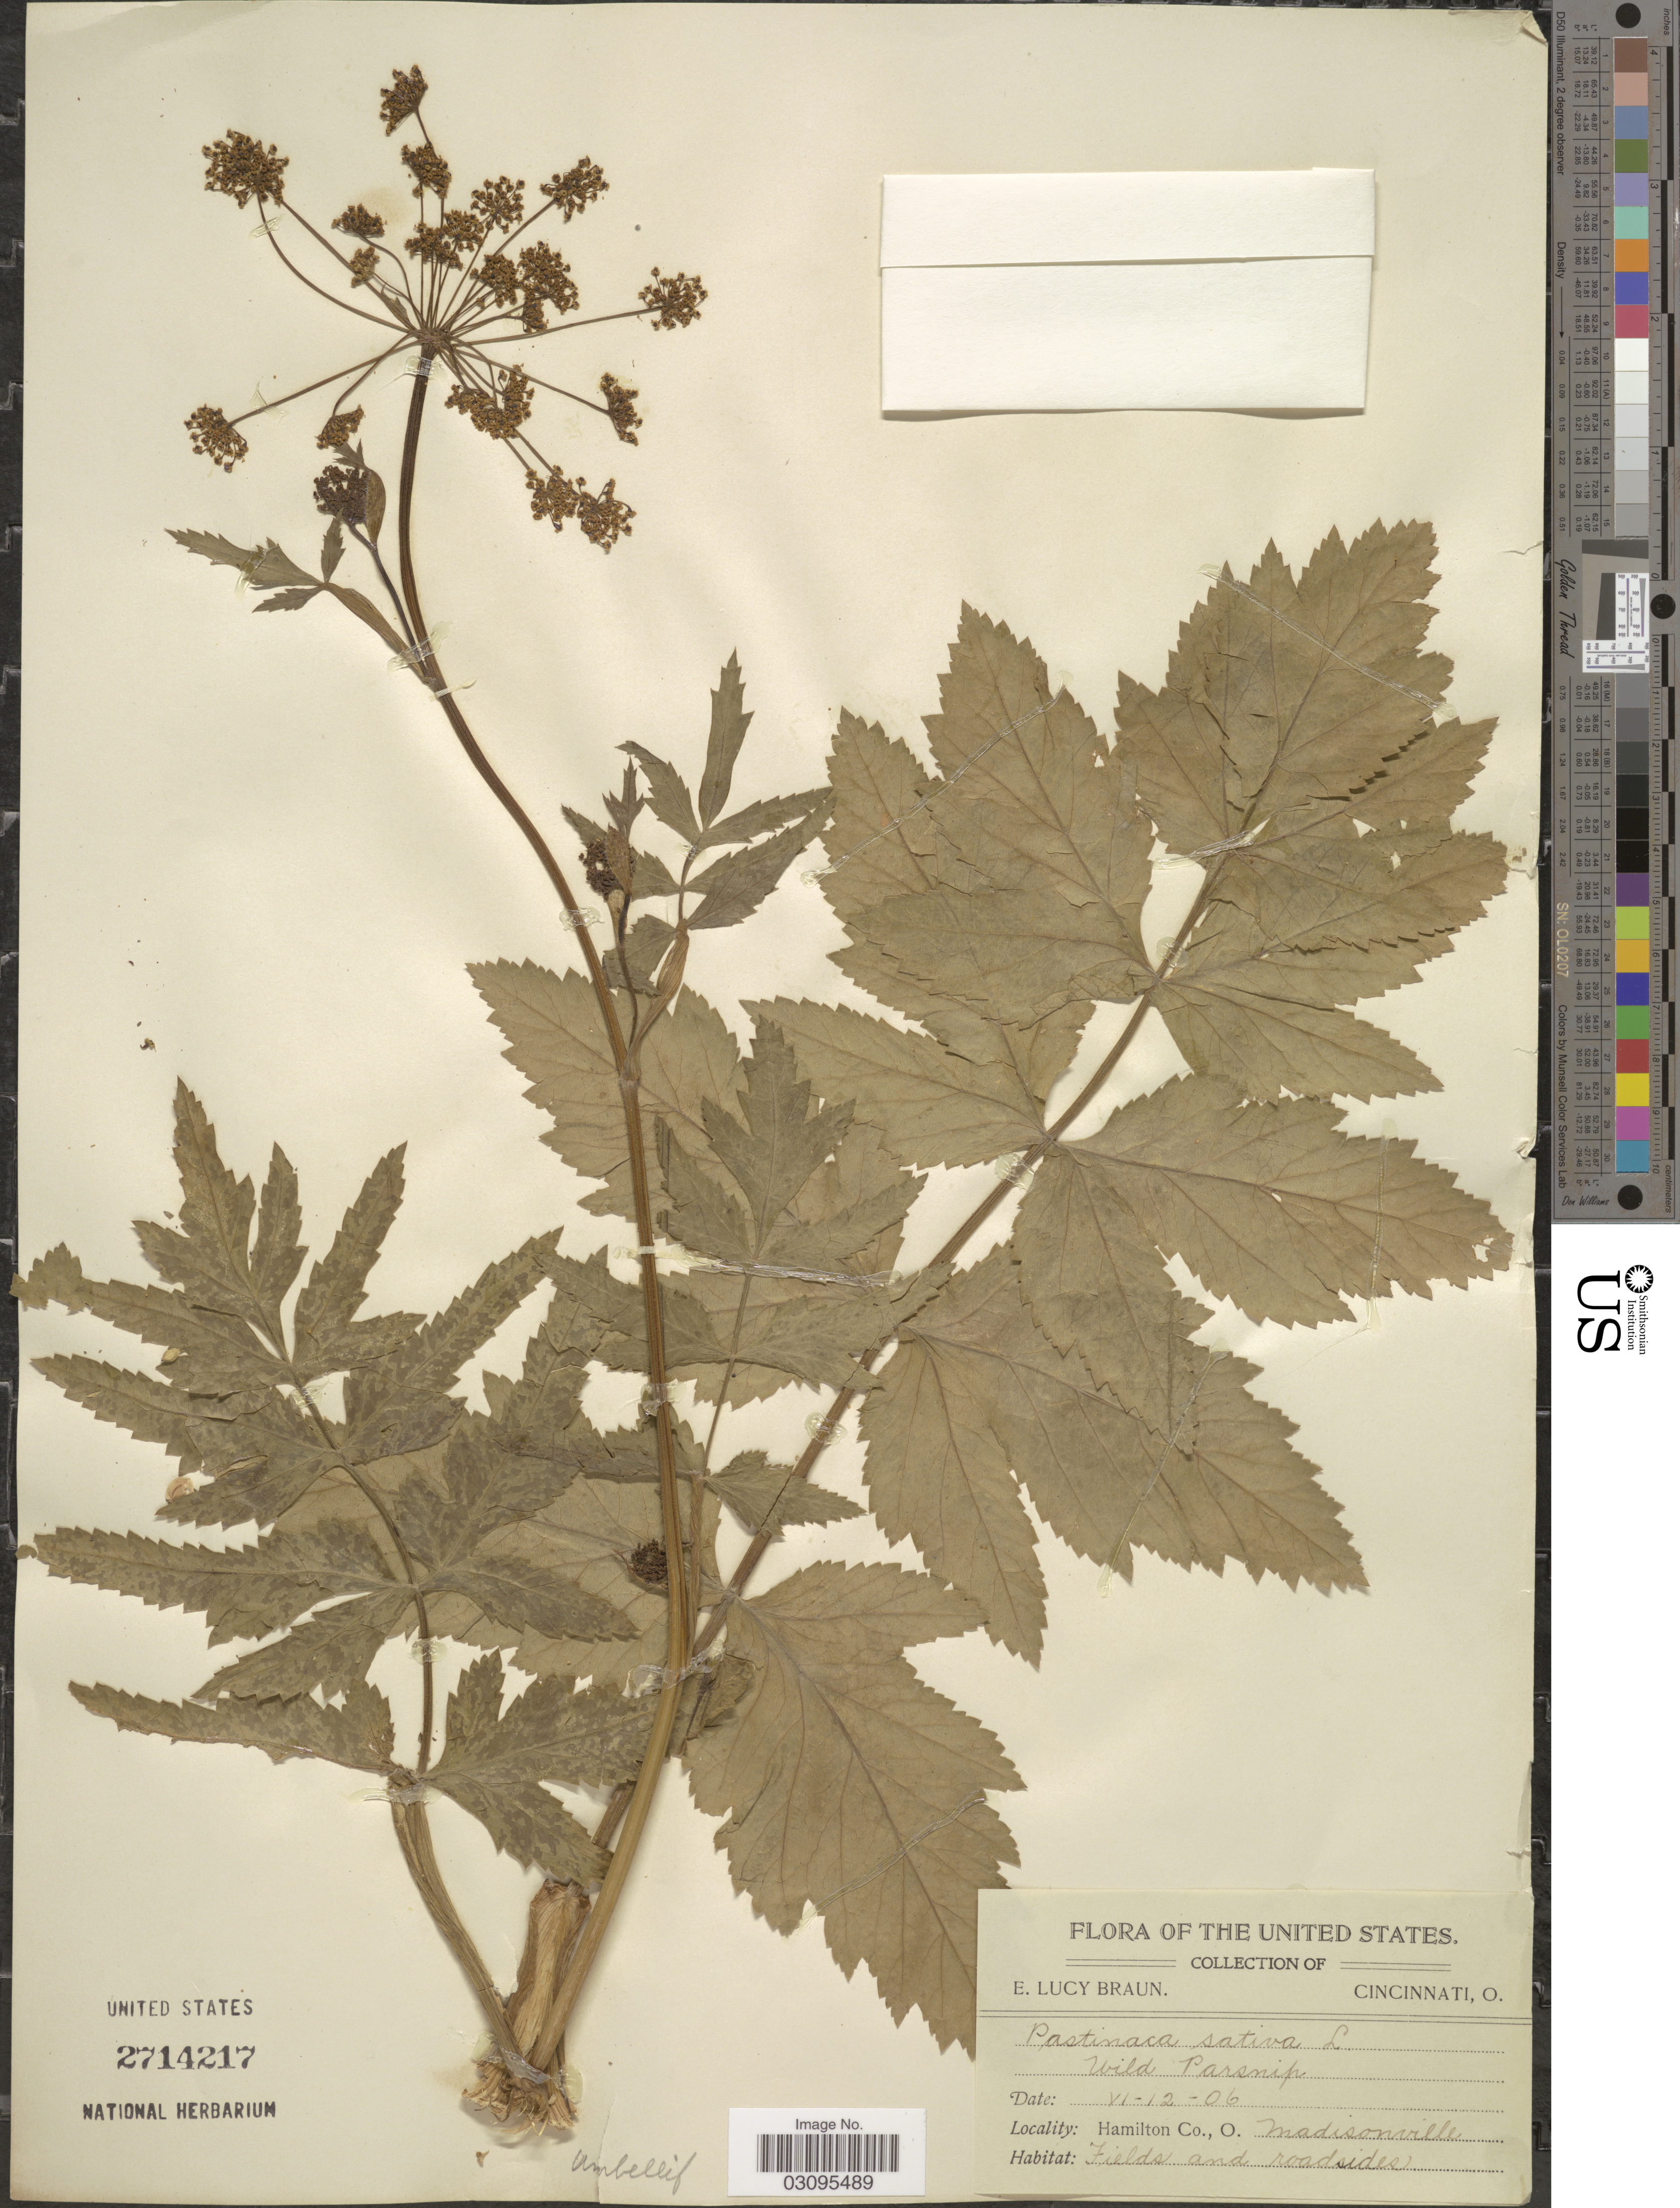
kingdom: Plantae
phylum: Tracheophyta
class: Magnoliopsida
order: Apiales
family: Apiaceae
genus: Pastinaca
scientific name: Pastinaca sativa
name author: L.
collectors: E. L. Braun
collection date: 1906-06-12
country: United States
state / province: Ohio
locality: Hamilton Co., Madisonville.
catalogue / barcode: US 2714217